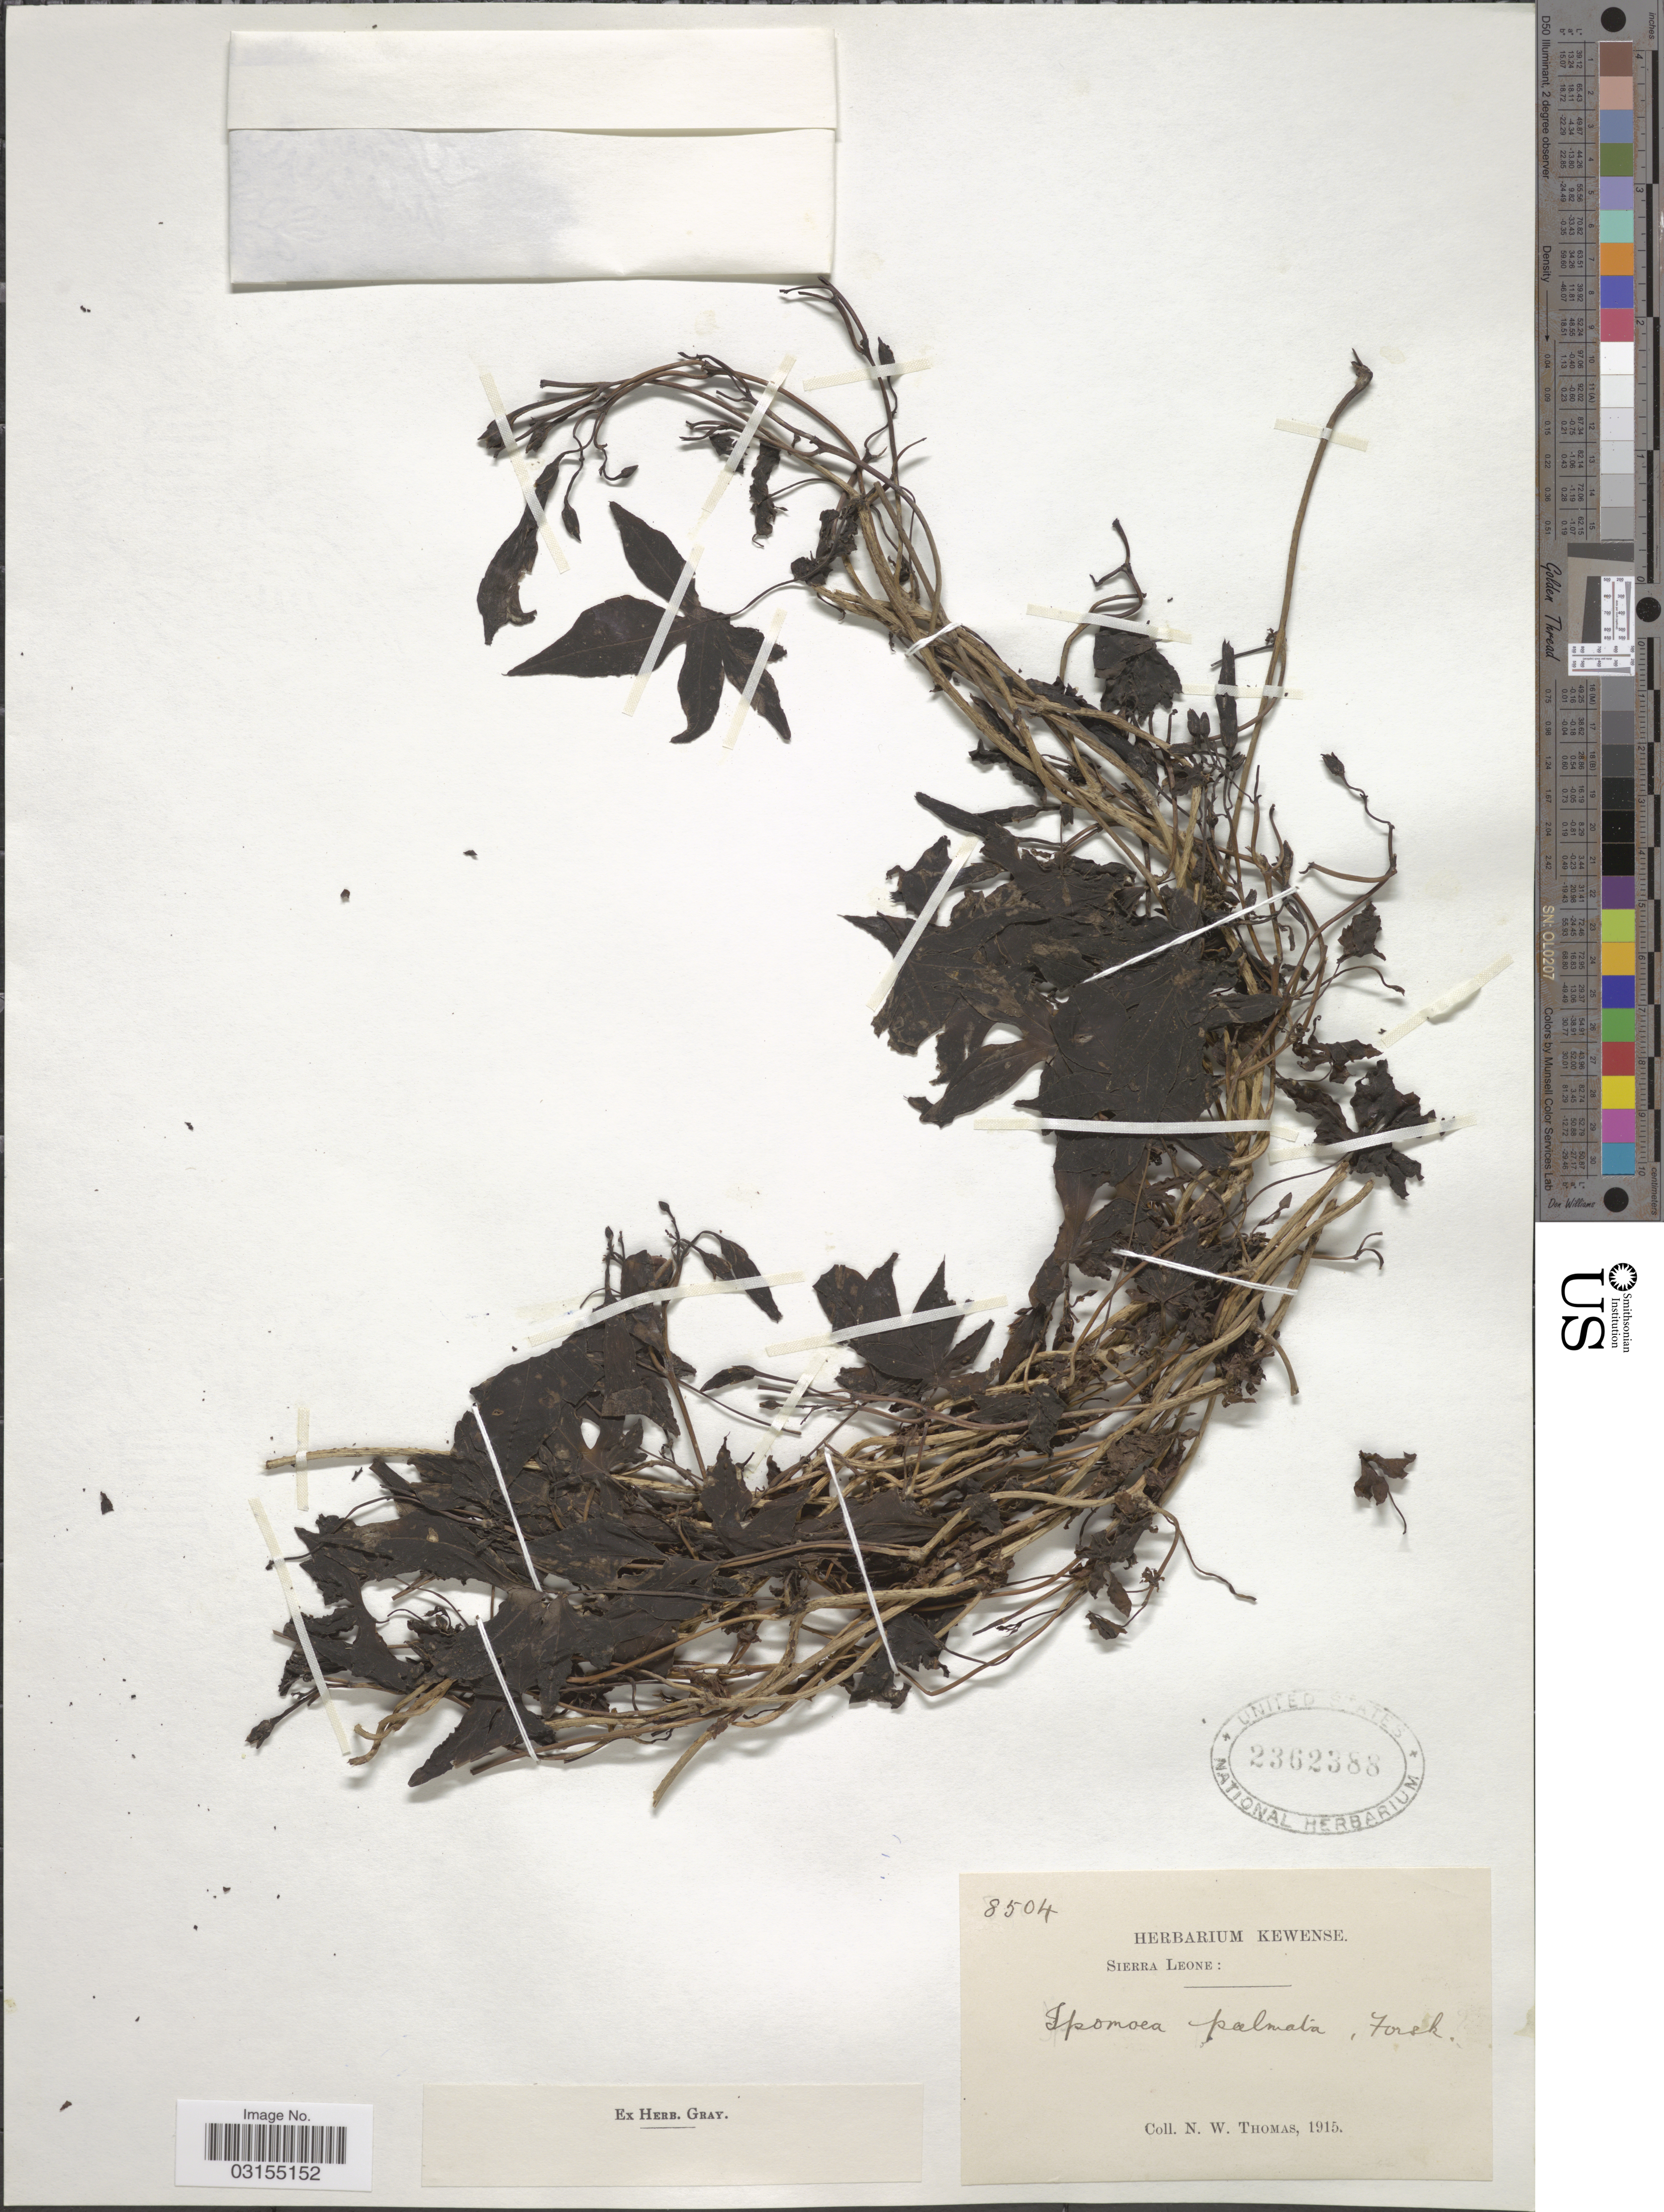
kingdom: Plantae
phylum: Tracheophyta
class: Magnoliopsida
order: Solanales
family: Convolvulaceae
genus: Ipomoea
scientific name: Ipomoea palmata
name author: Forssk.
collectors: N. Thomas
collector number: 8504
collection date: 1915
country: Sierra Leone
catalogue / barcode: US 2362388